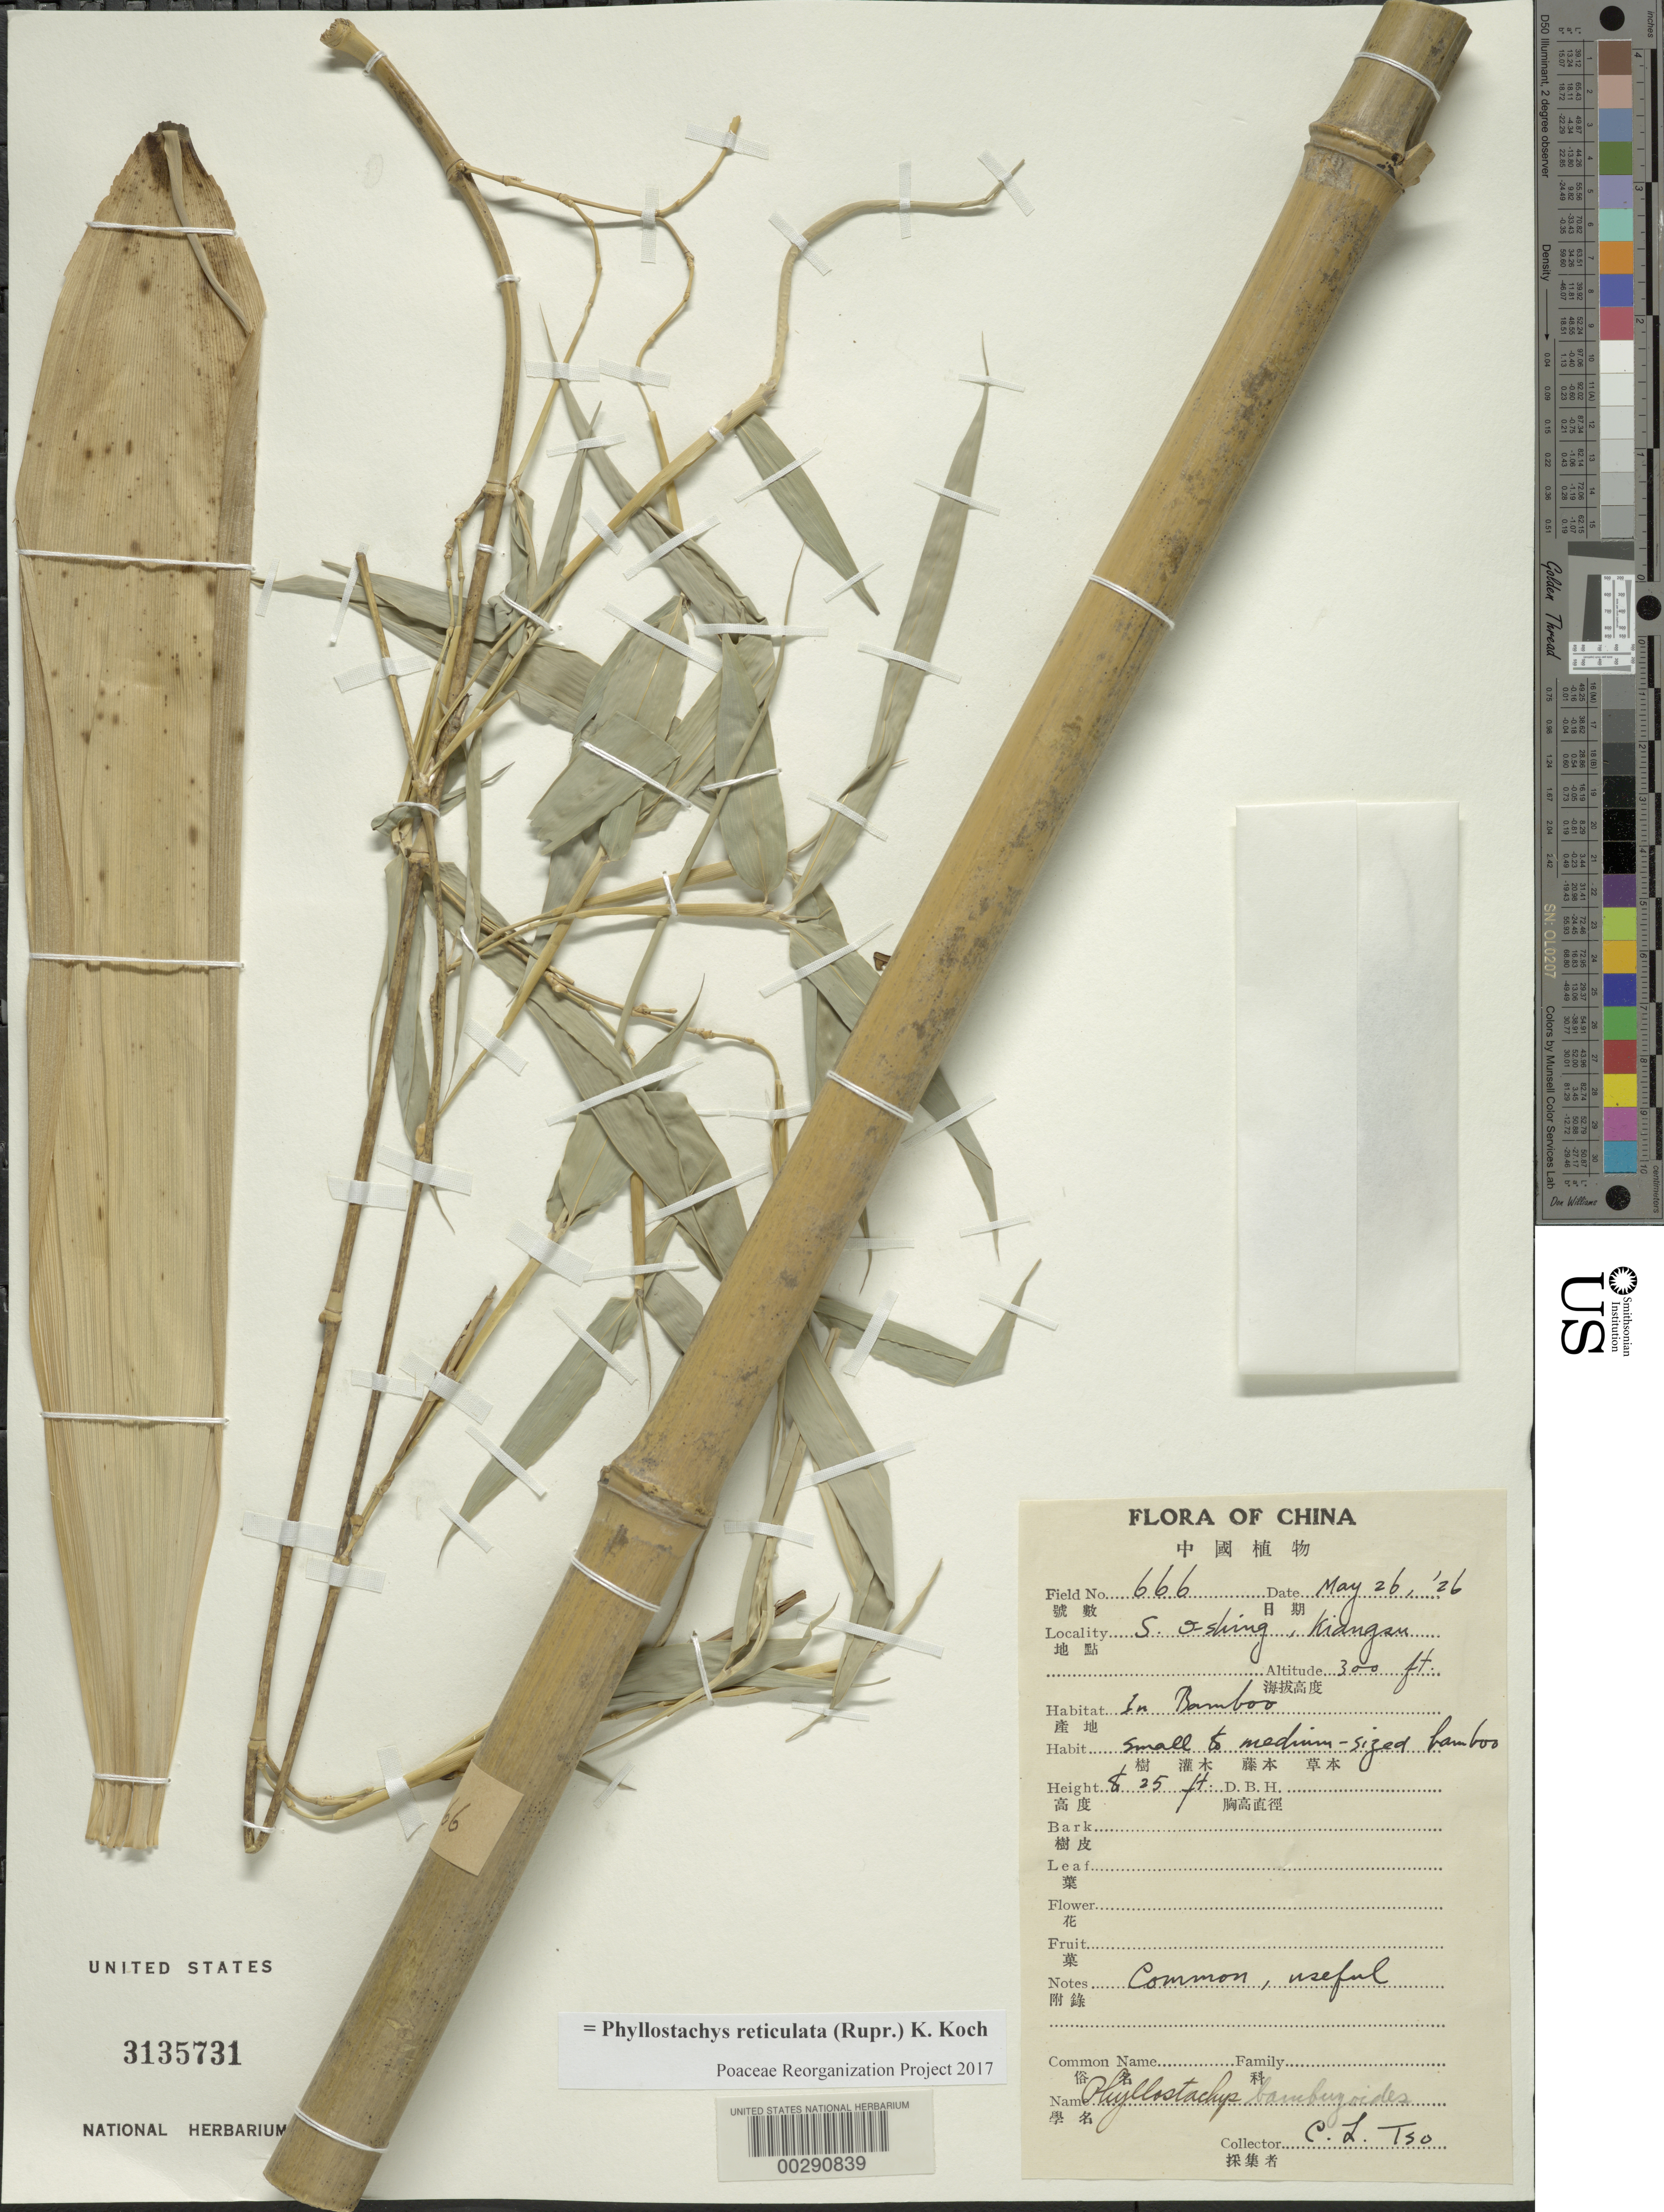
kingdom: Plantae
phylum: Tracheophyta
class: Liliopsida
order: Poales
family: Poaceae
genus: Phyllostachys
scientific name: Phyllostachys reticulata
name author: (Rupr.) K. Koch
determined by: Poaceae Reorganization Project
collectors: C. Tso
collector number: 666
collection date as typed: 26 May 1926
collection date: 1926-05-26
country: China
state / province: Jiangsu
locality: S. s-shing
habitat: In bamboo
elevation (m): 91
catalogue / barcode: US 3135731